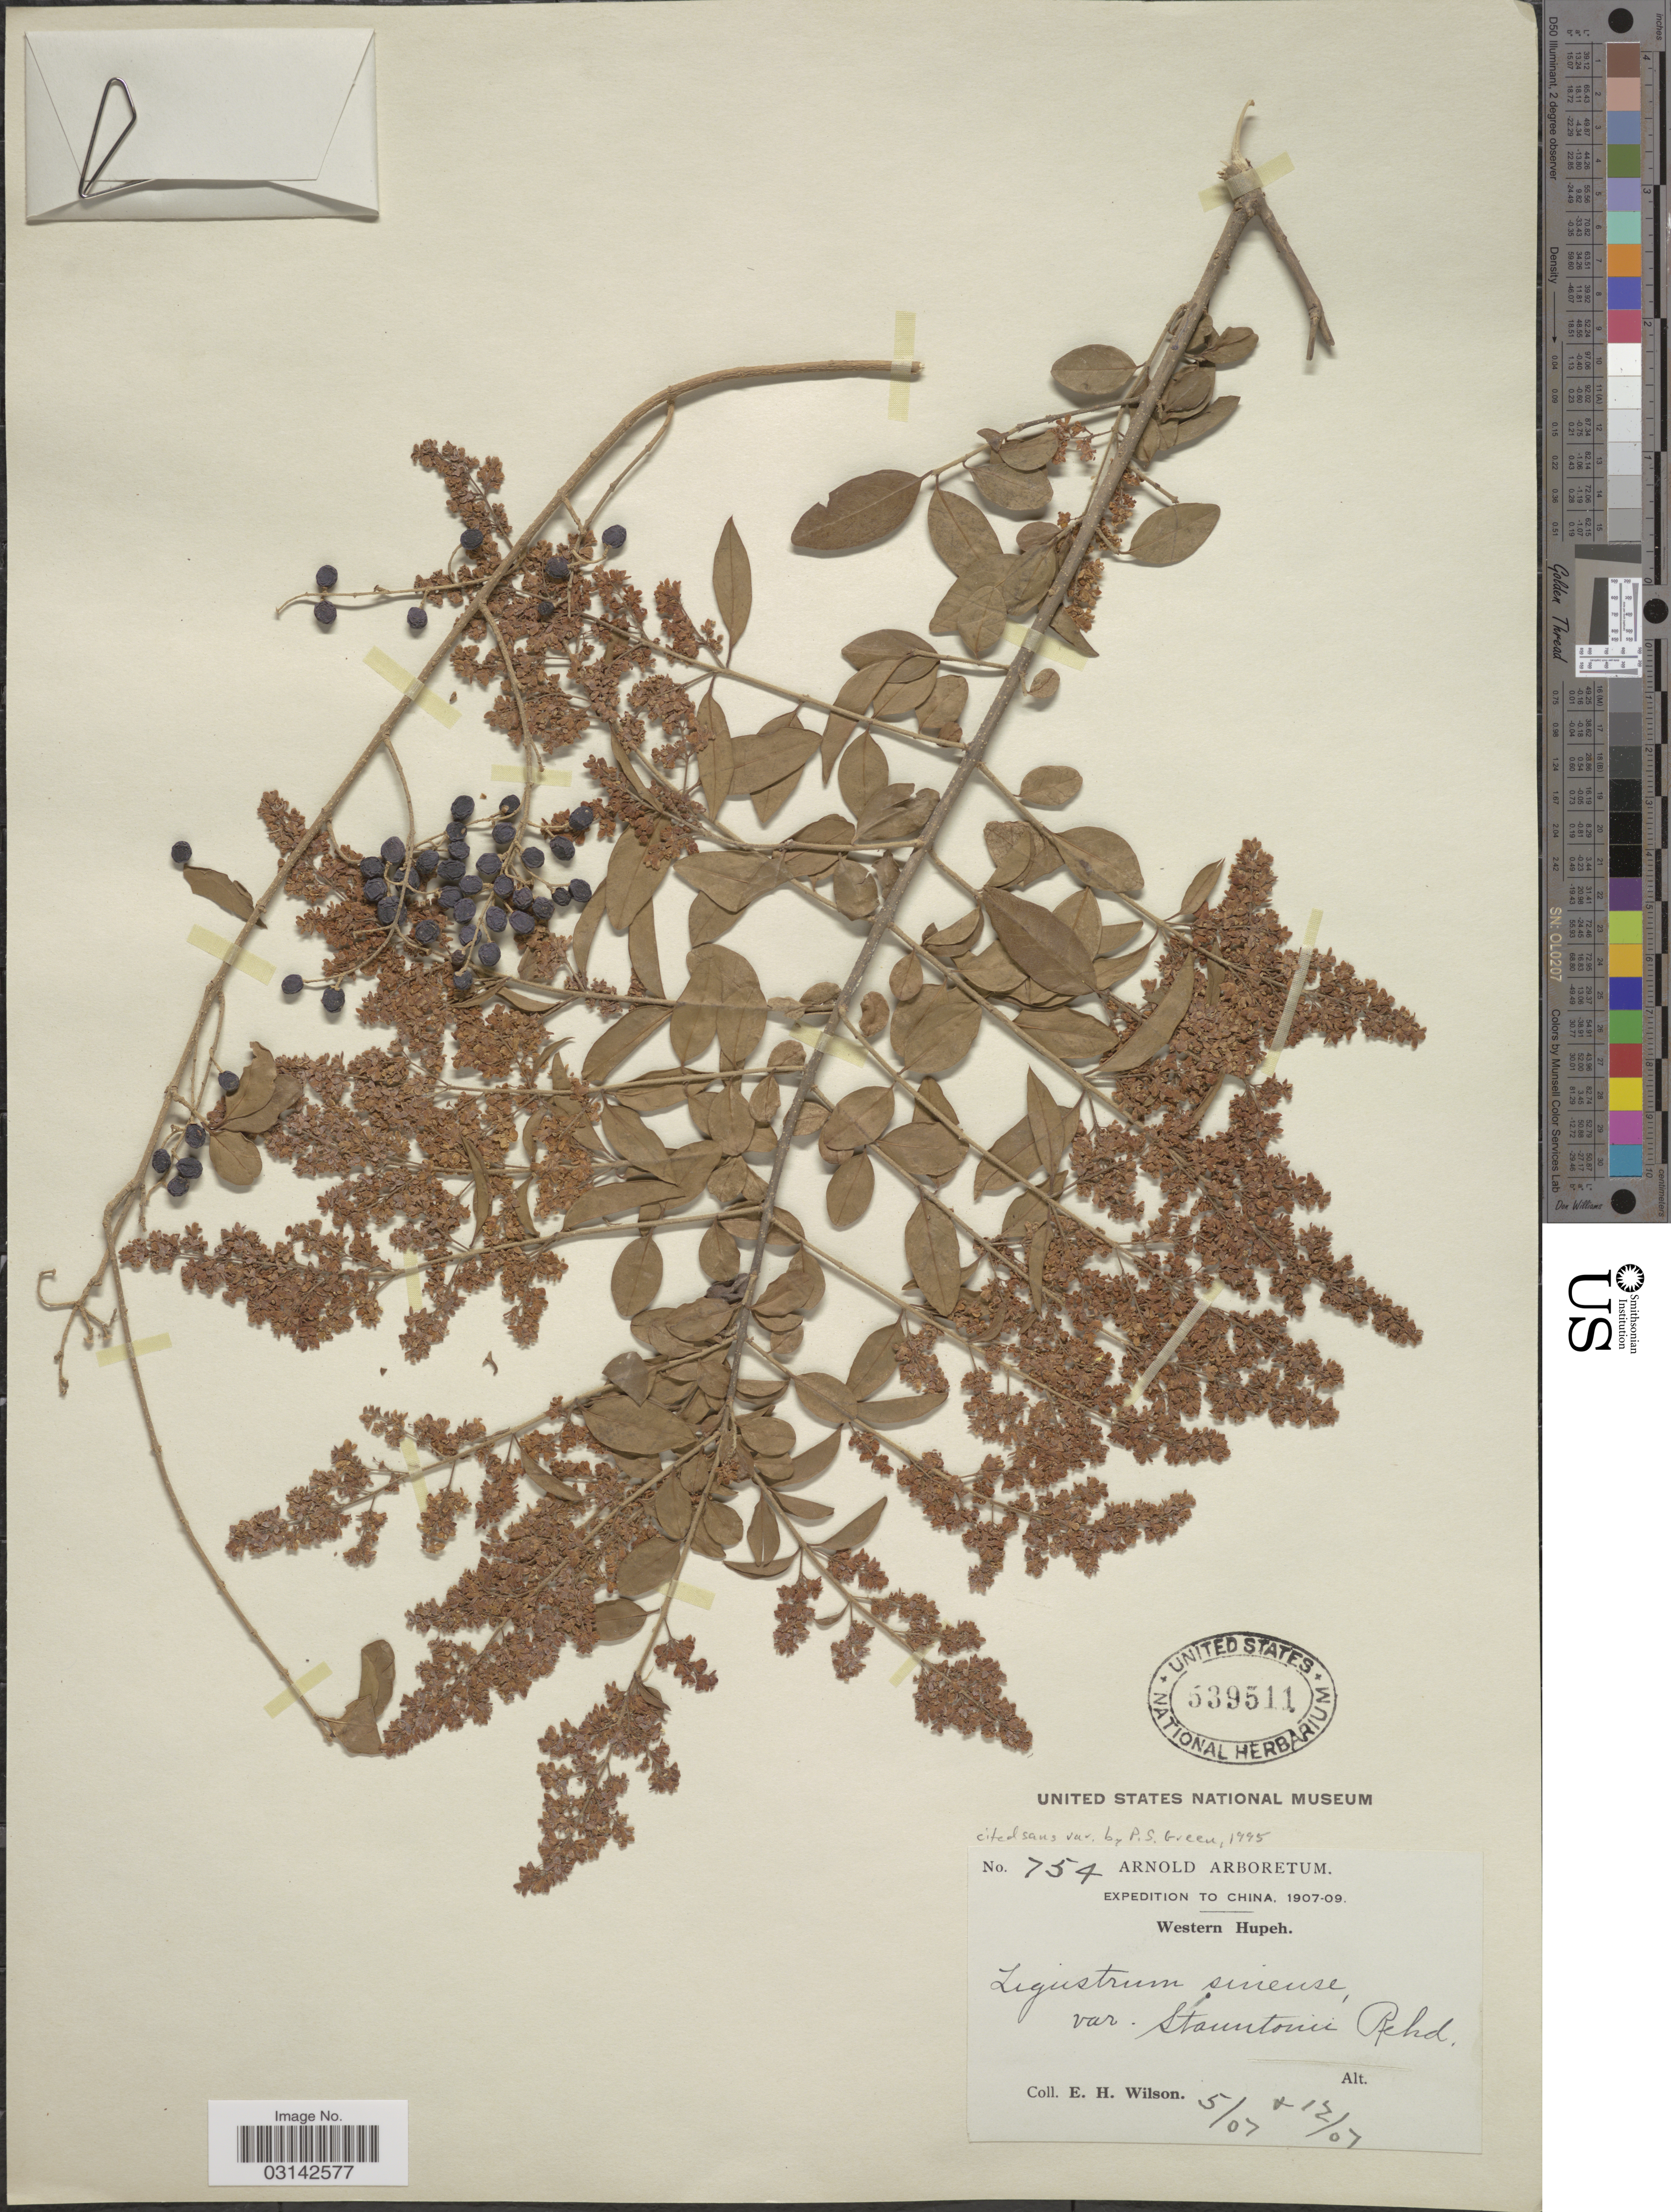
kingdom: Plantae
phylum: Tracheophyta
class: Magnoliopsida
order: Lamiales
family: Oleaceae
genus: Ligustrum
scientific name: Ligustrum sinense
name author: Lour.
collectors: E. Wilson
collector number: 754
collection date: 1907-05/1907-12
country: China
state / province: Hubei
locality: Western Hupeh.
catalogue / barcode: US 539511